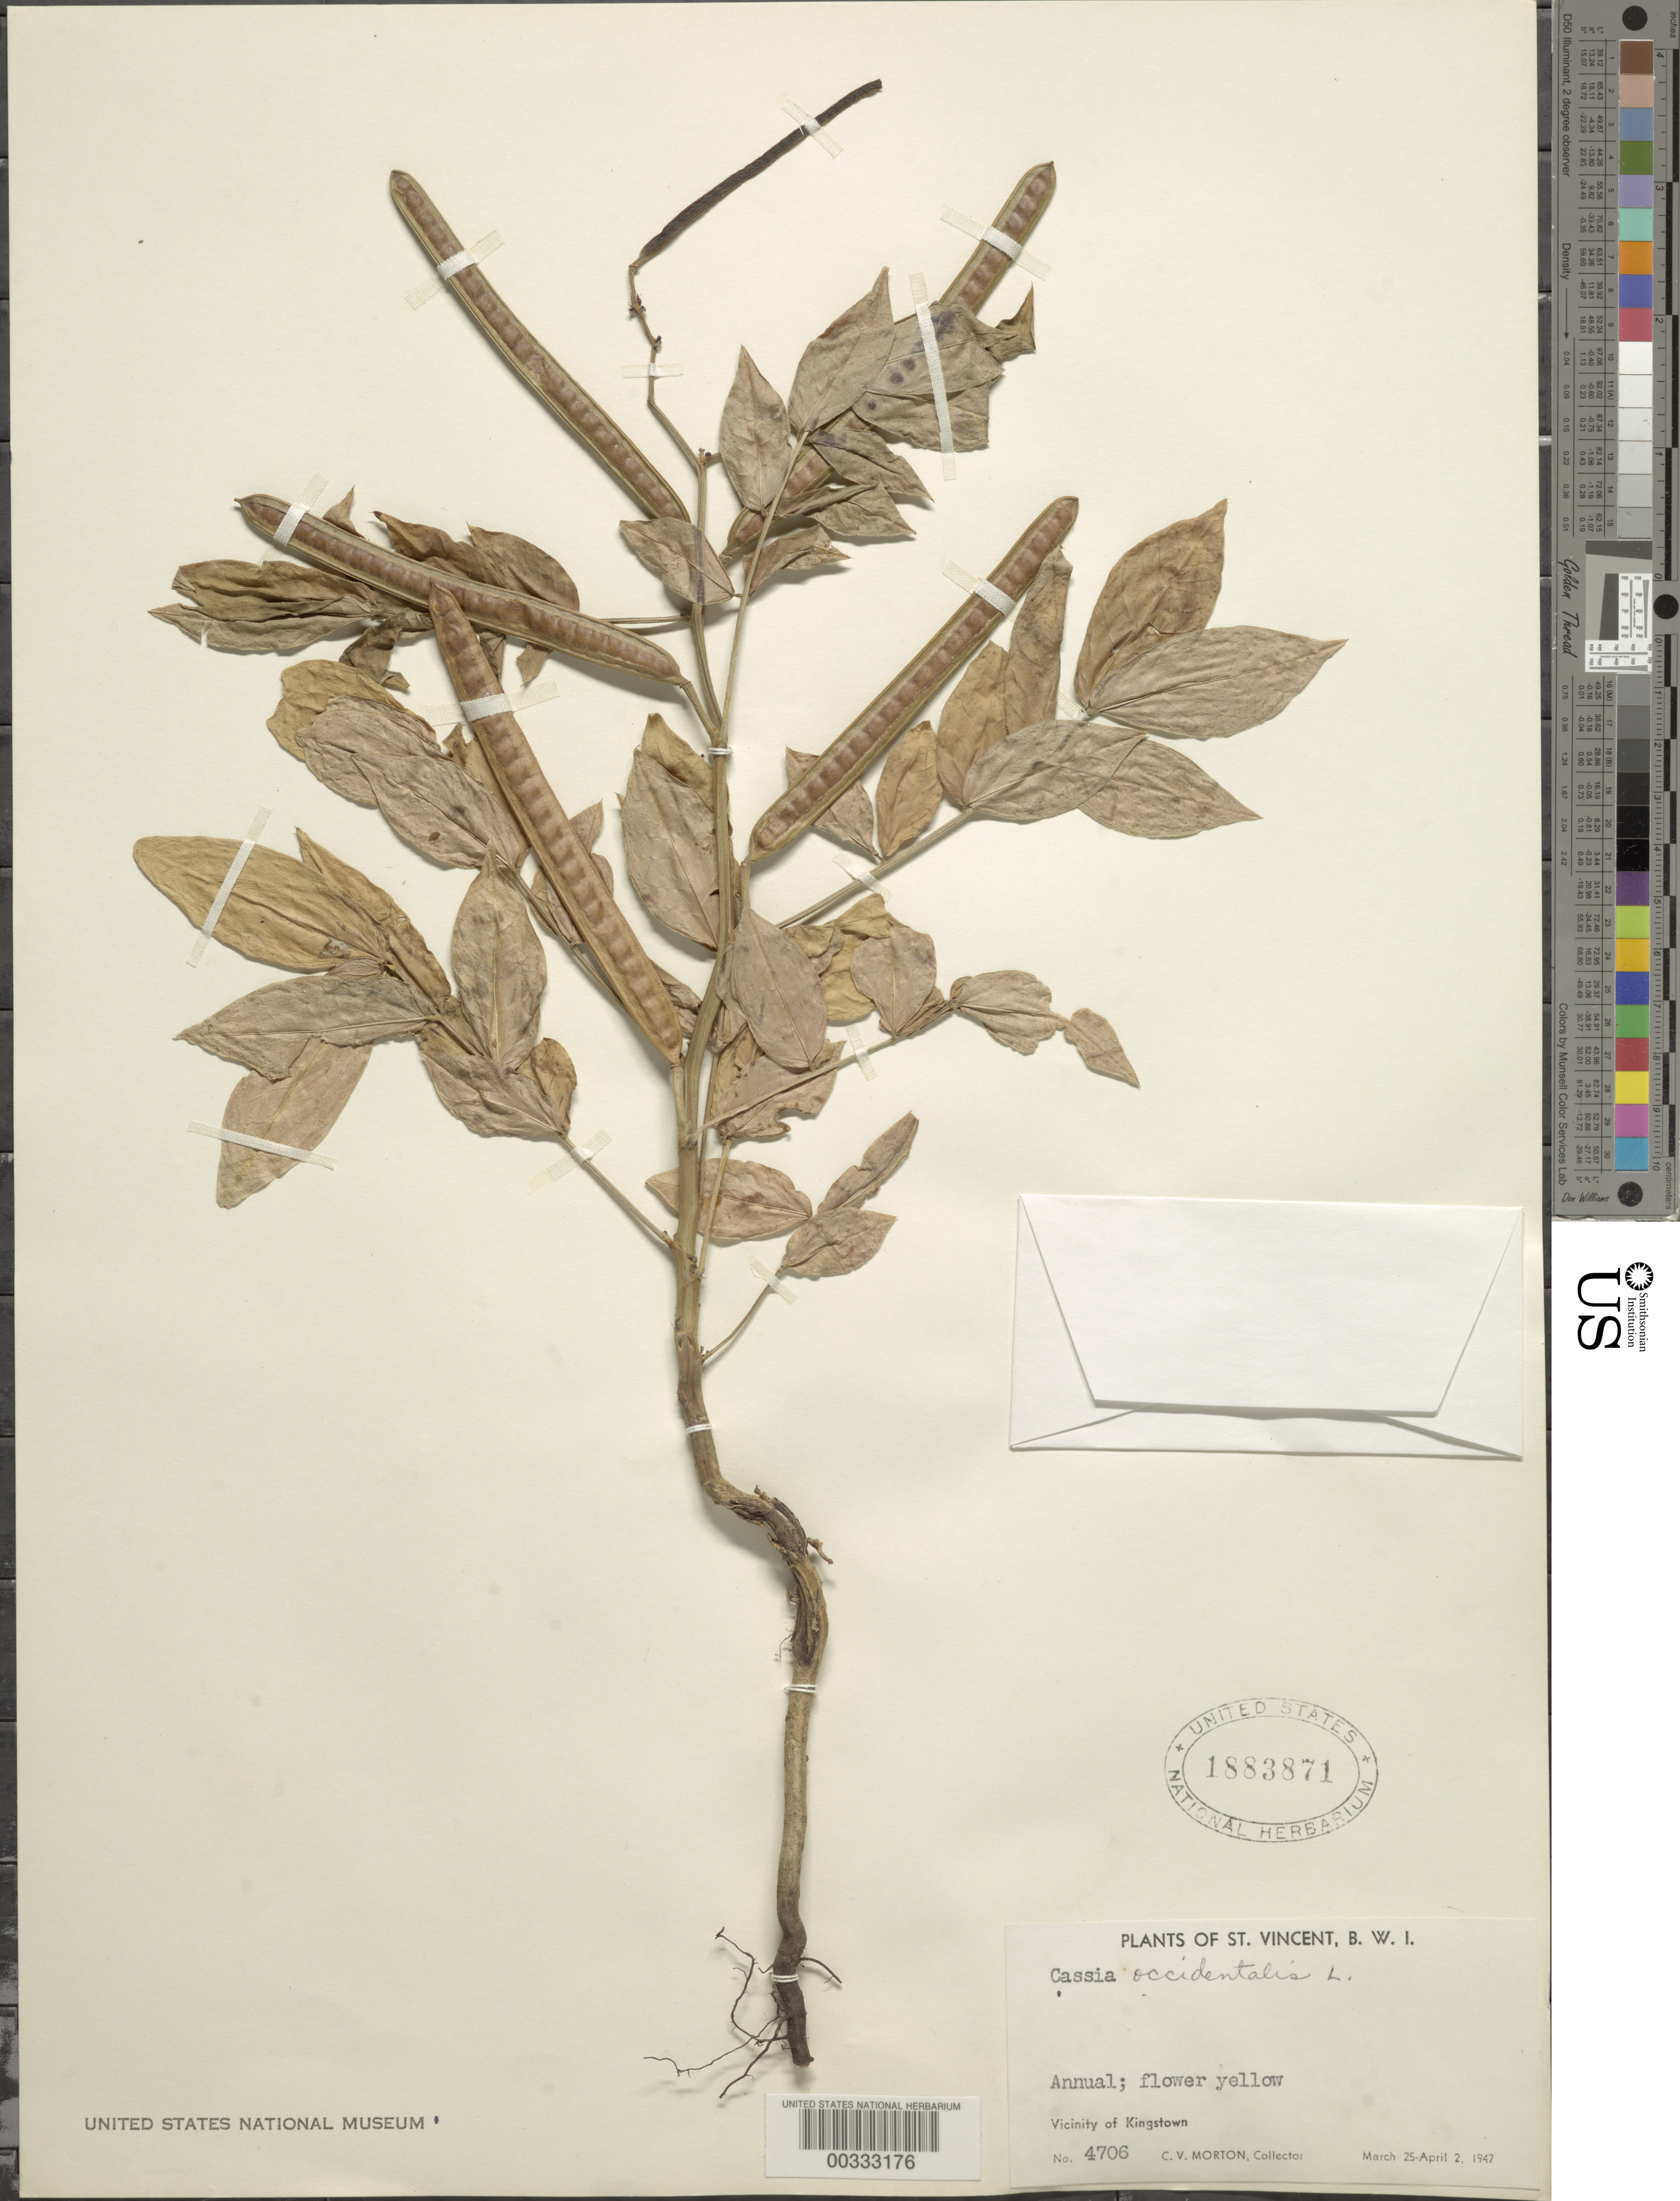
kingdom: Plantae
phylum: Tracheophyta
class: Magnoliopsida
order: Fabales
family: Fabaceae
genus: Senna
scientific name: Senna occidentalis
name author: (L.) Link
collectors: C. V. Morton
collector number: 4706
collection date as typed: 25 Mar 1947 to 02 Apr 1947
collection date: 1947-03-25/1947-04-02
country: St. Vincent - Grenadines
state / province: Saint George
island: St. Vincent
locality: Vicinity of kingstown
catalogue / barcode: US 1883871